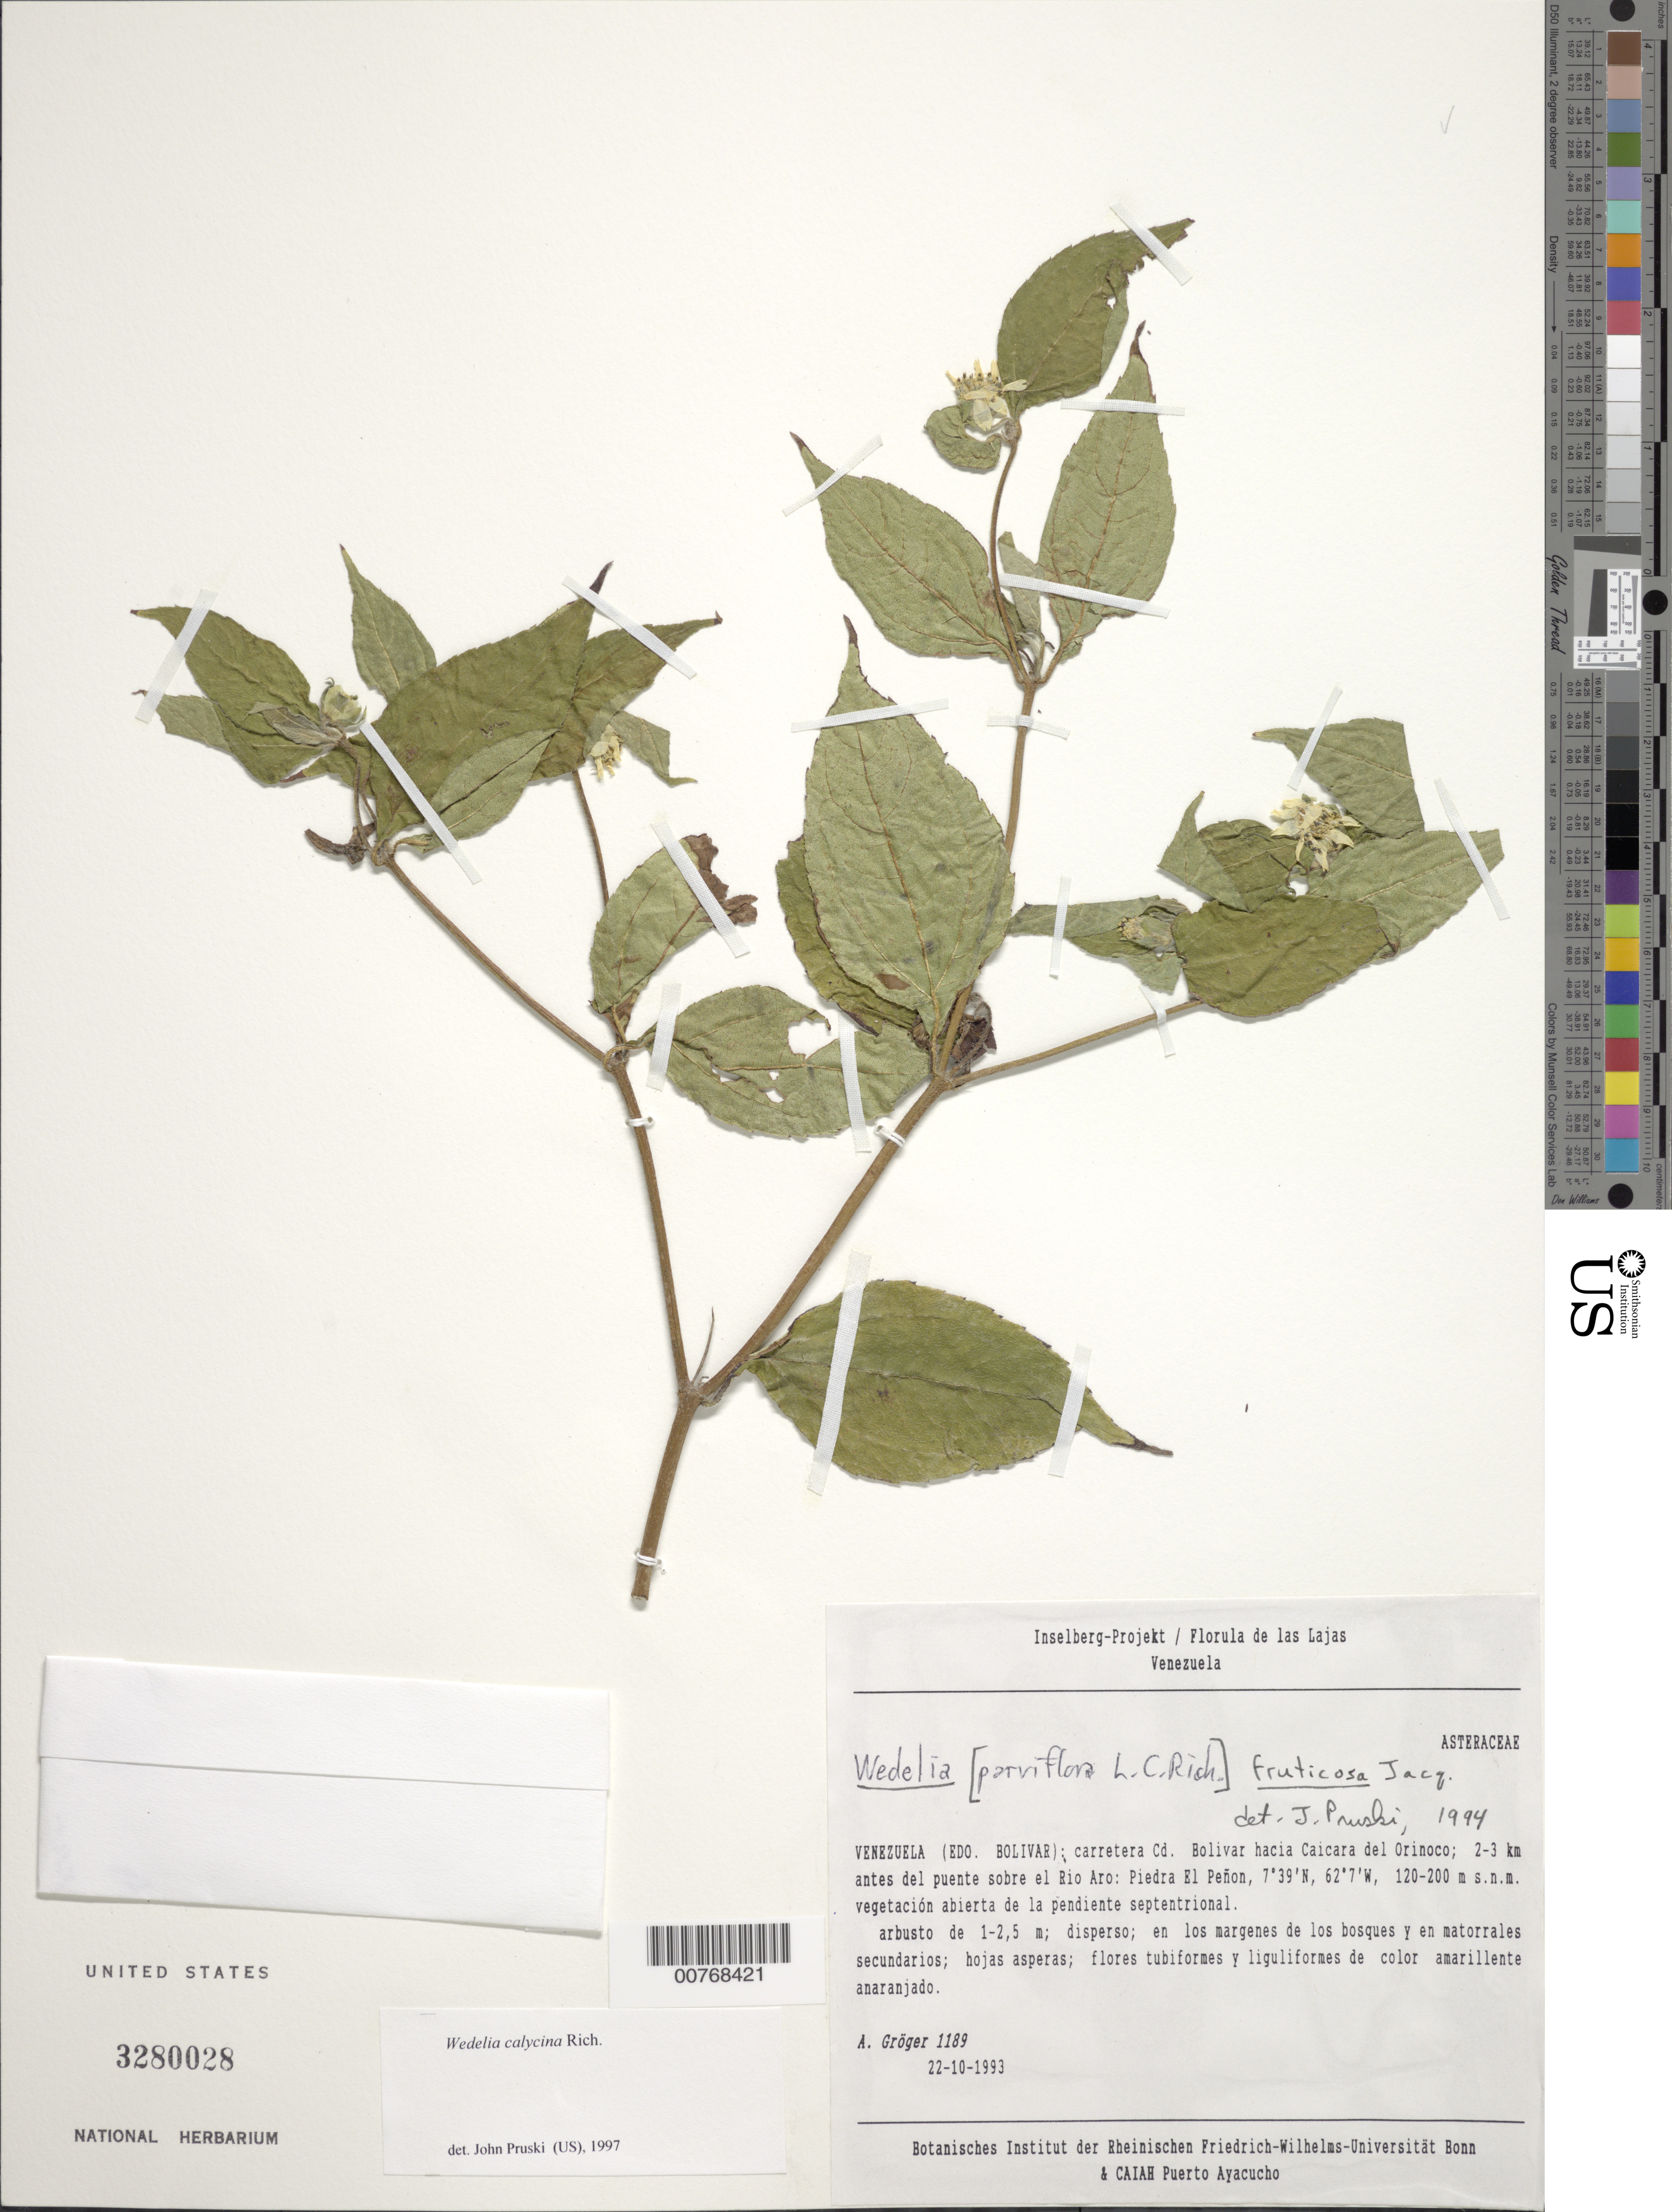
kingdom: Plantae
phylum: Tracheophyta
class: Magnoliopsida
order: Asterales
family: Asteraceae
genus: Wedelia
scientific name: Wedelia calycina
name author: Rich.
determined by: Pruski, J. F.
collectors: A. Gröger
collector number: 1189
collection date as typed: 22-Oct-93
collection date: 1993-10-22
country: Venezuela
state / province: Bolívar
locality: Ciudad Bolívar, Caicara del Orinoco, 2-3 km de Río Aro: Piedra el Peñon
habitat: Margens de los bosques y en matorrales secundarios; vegetación abierta de la pendiente septentrional.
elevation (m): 120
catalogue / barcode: US 3280028